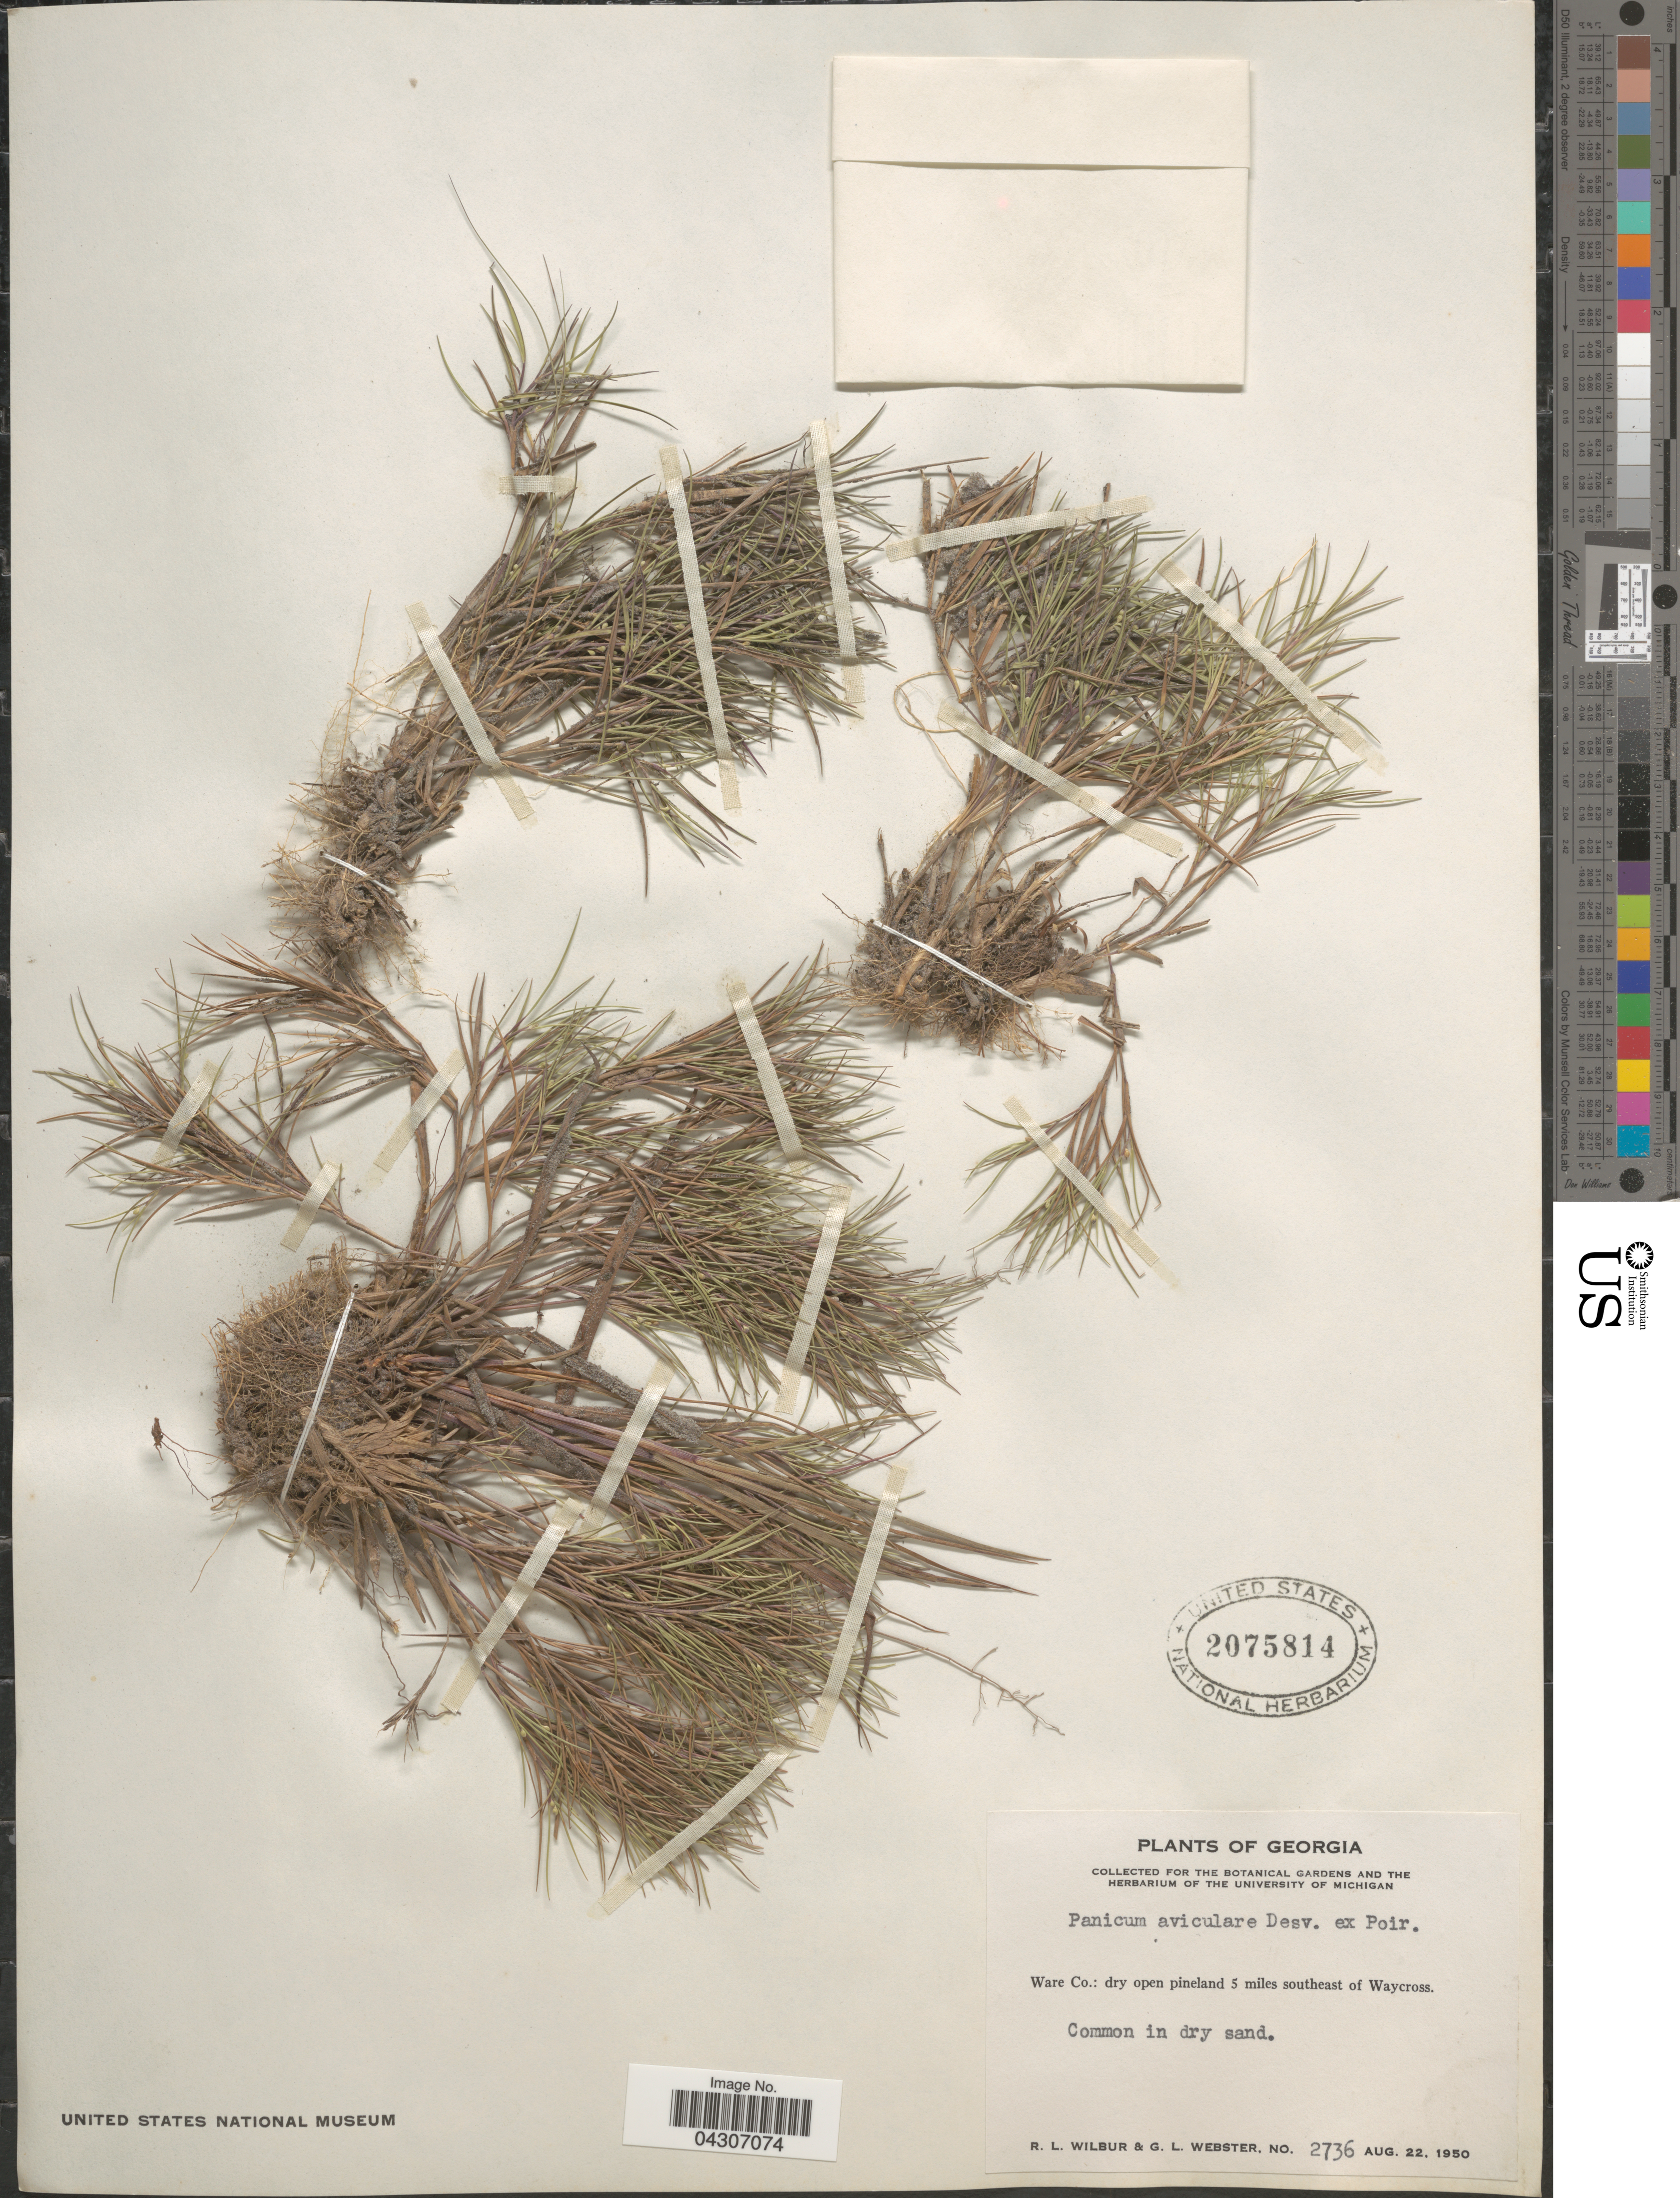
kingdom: Plantae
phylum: Tracheophyta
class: Liliopsida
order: Poales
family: Poaceae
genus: Dichanthelium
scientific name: Dichanthelium aciculare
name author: (Desv. ex Poir.) Gould & C.A. Clark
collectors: R. L. Wilbur & G. L. Webster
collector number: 2736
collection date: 1950-08-22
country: United States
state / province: Georgia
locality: Ware Co.: dry open pineland 5 miles southeast of Waycross.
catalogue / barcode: US 2075814